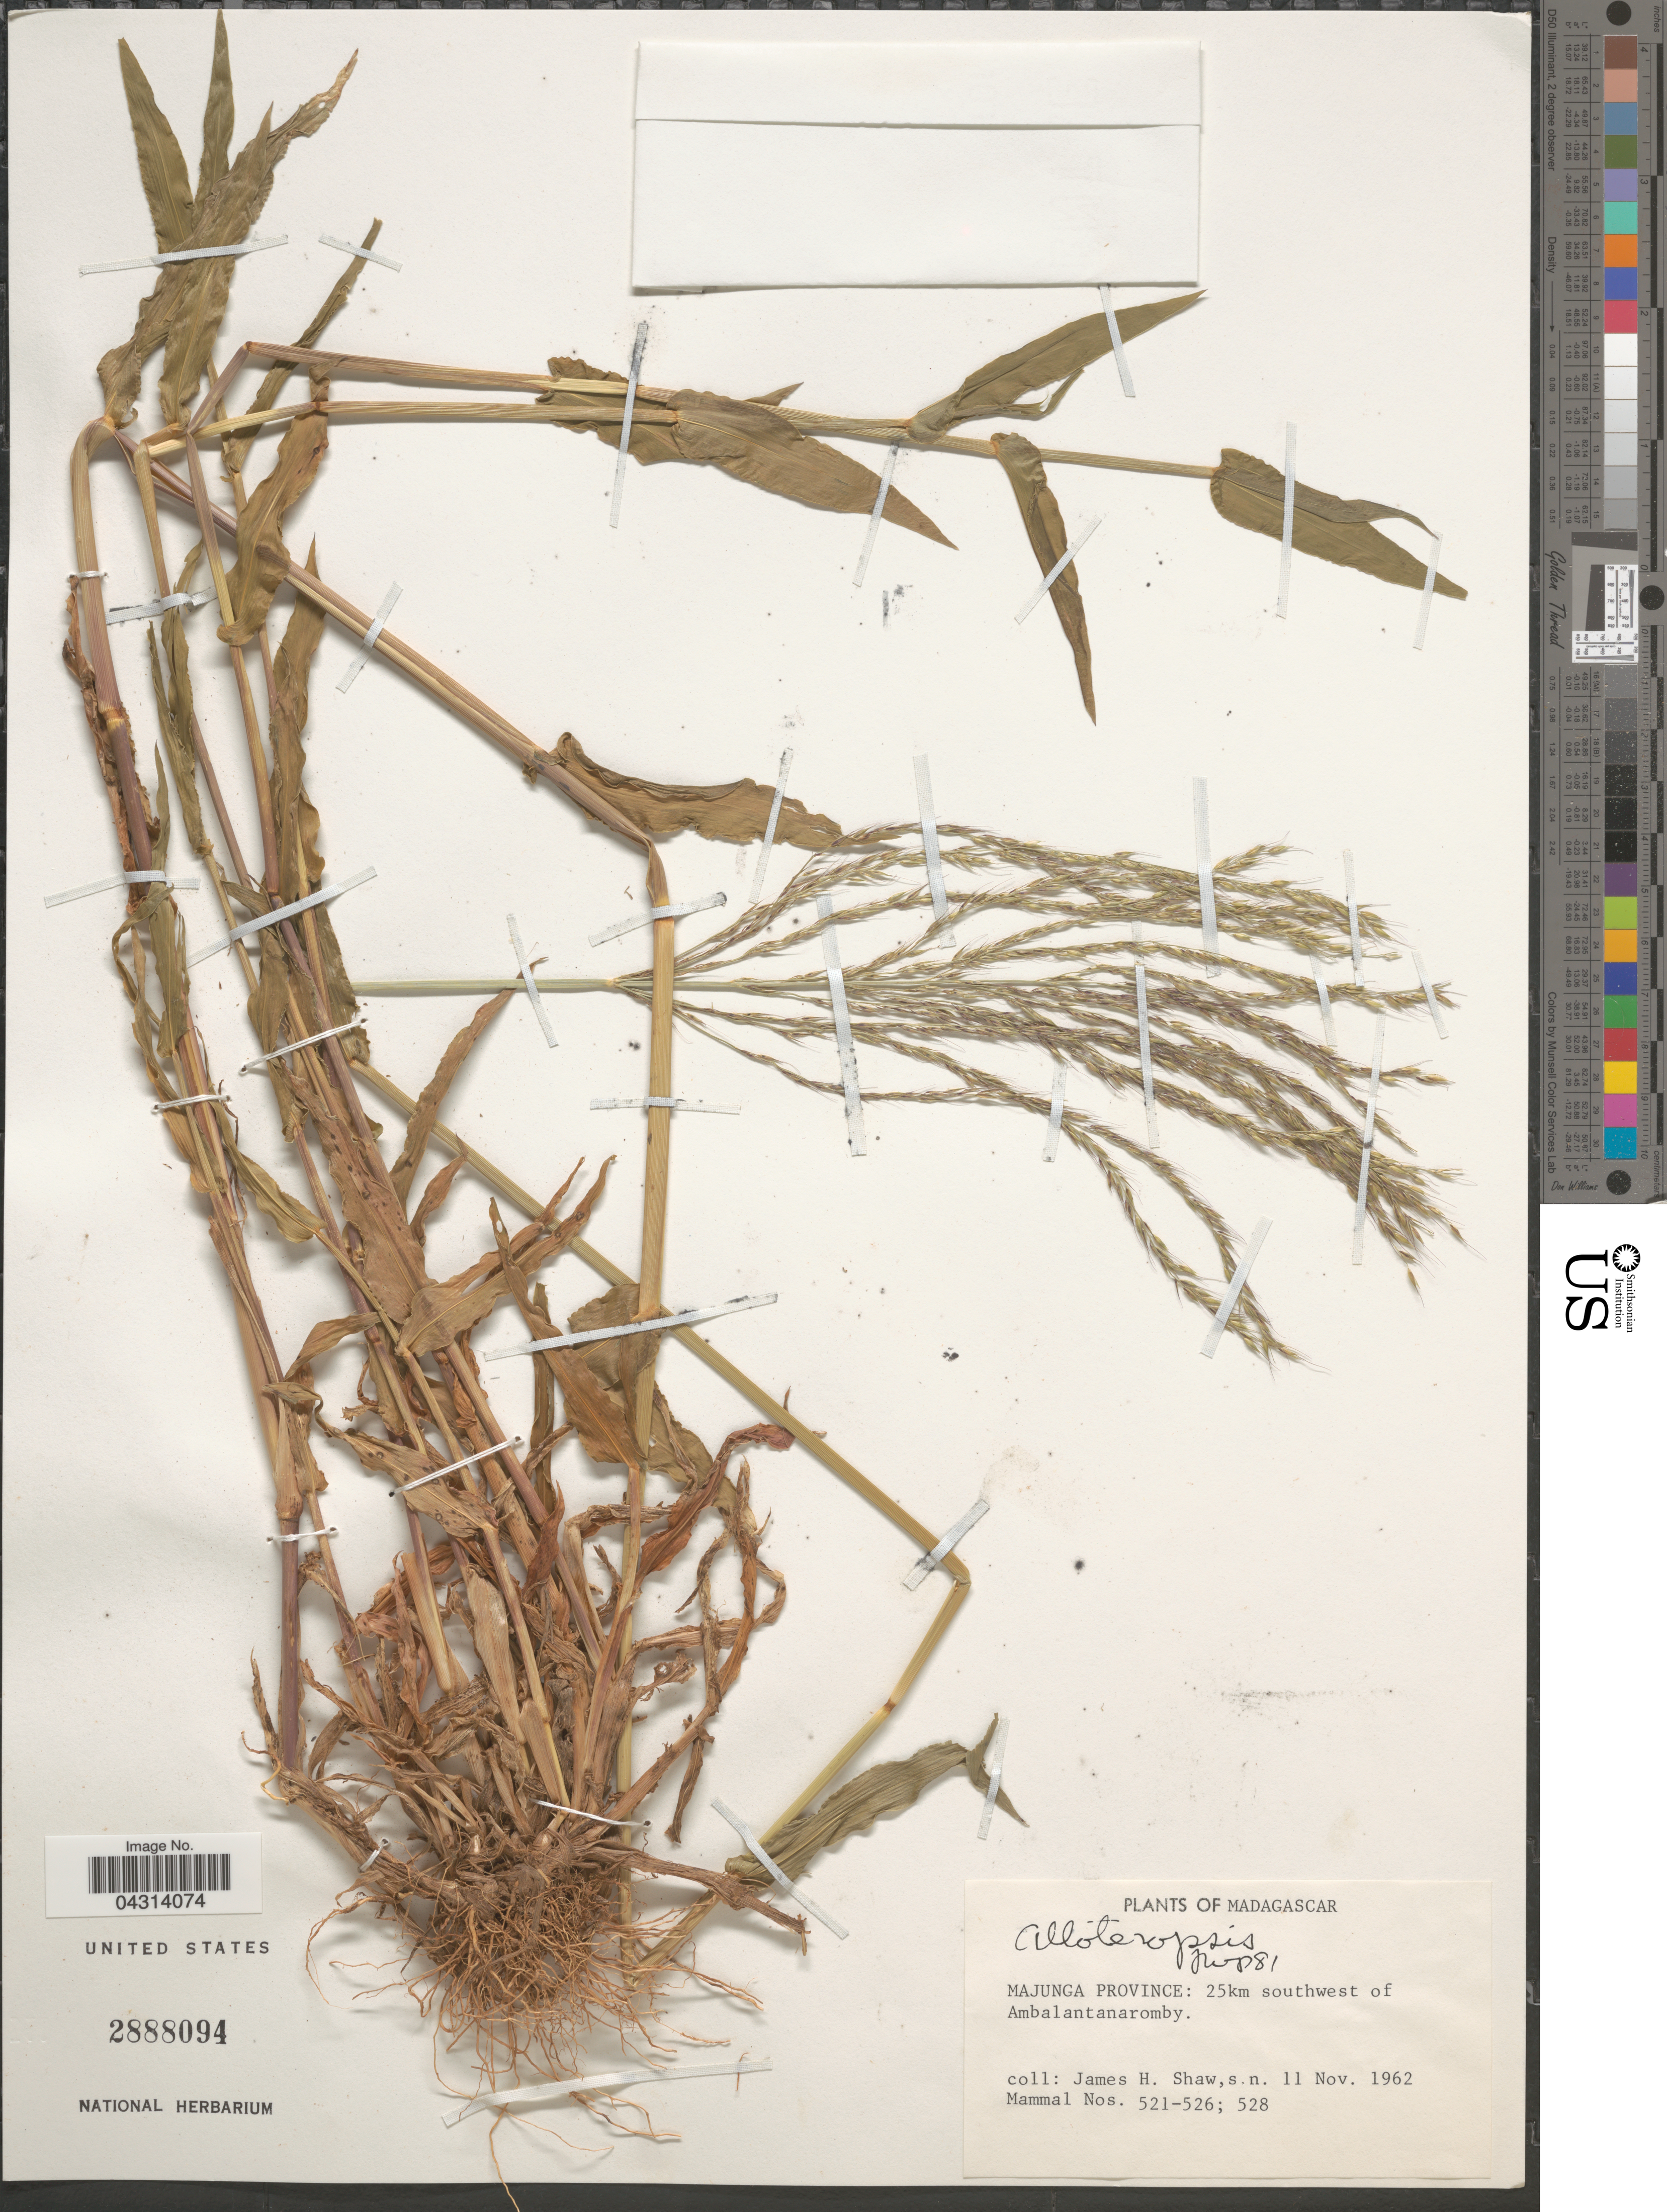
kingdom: Plantae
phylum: Tracheophyta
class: Liliopsida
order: Poales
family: Poaceae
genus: Alloteropsis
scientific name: Alloteropsis sp.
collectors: J. H. Shaw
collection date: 1962-11-11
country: Madagascar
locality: Majunga Province: 25km southwest of Ambalantanaromby.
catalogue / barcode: US 2888094